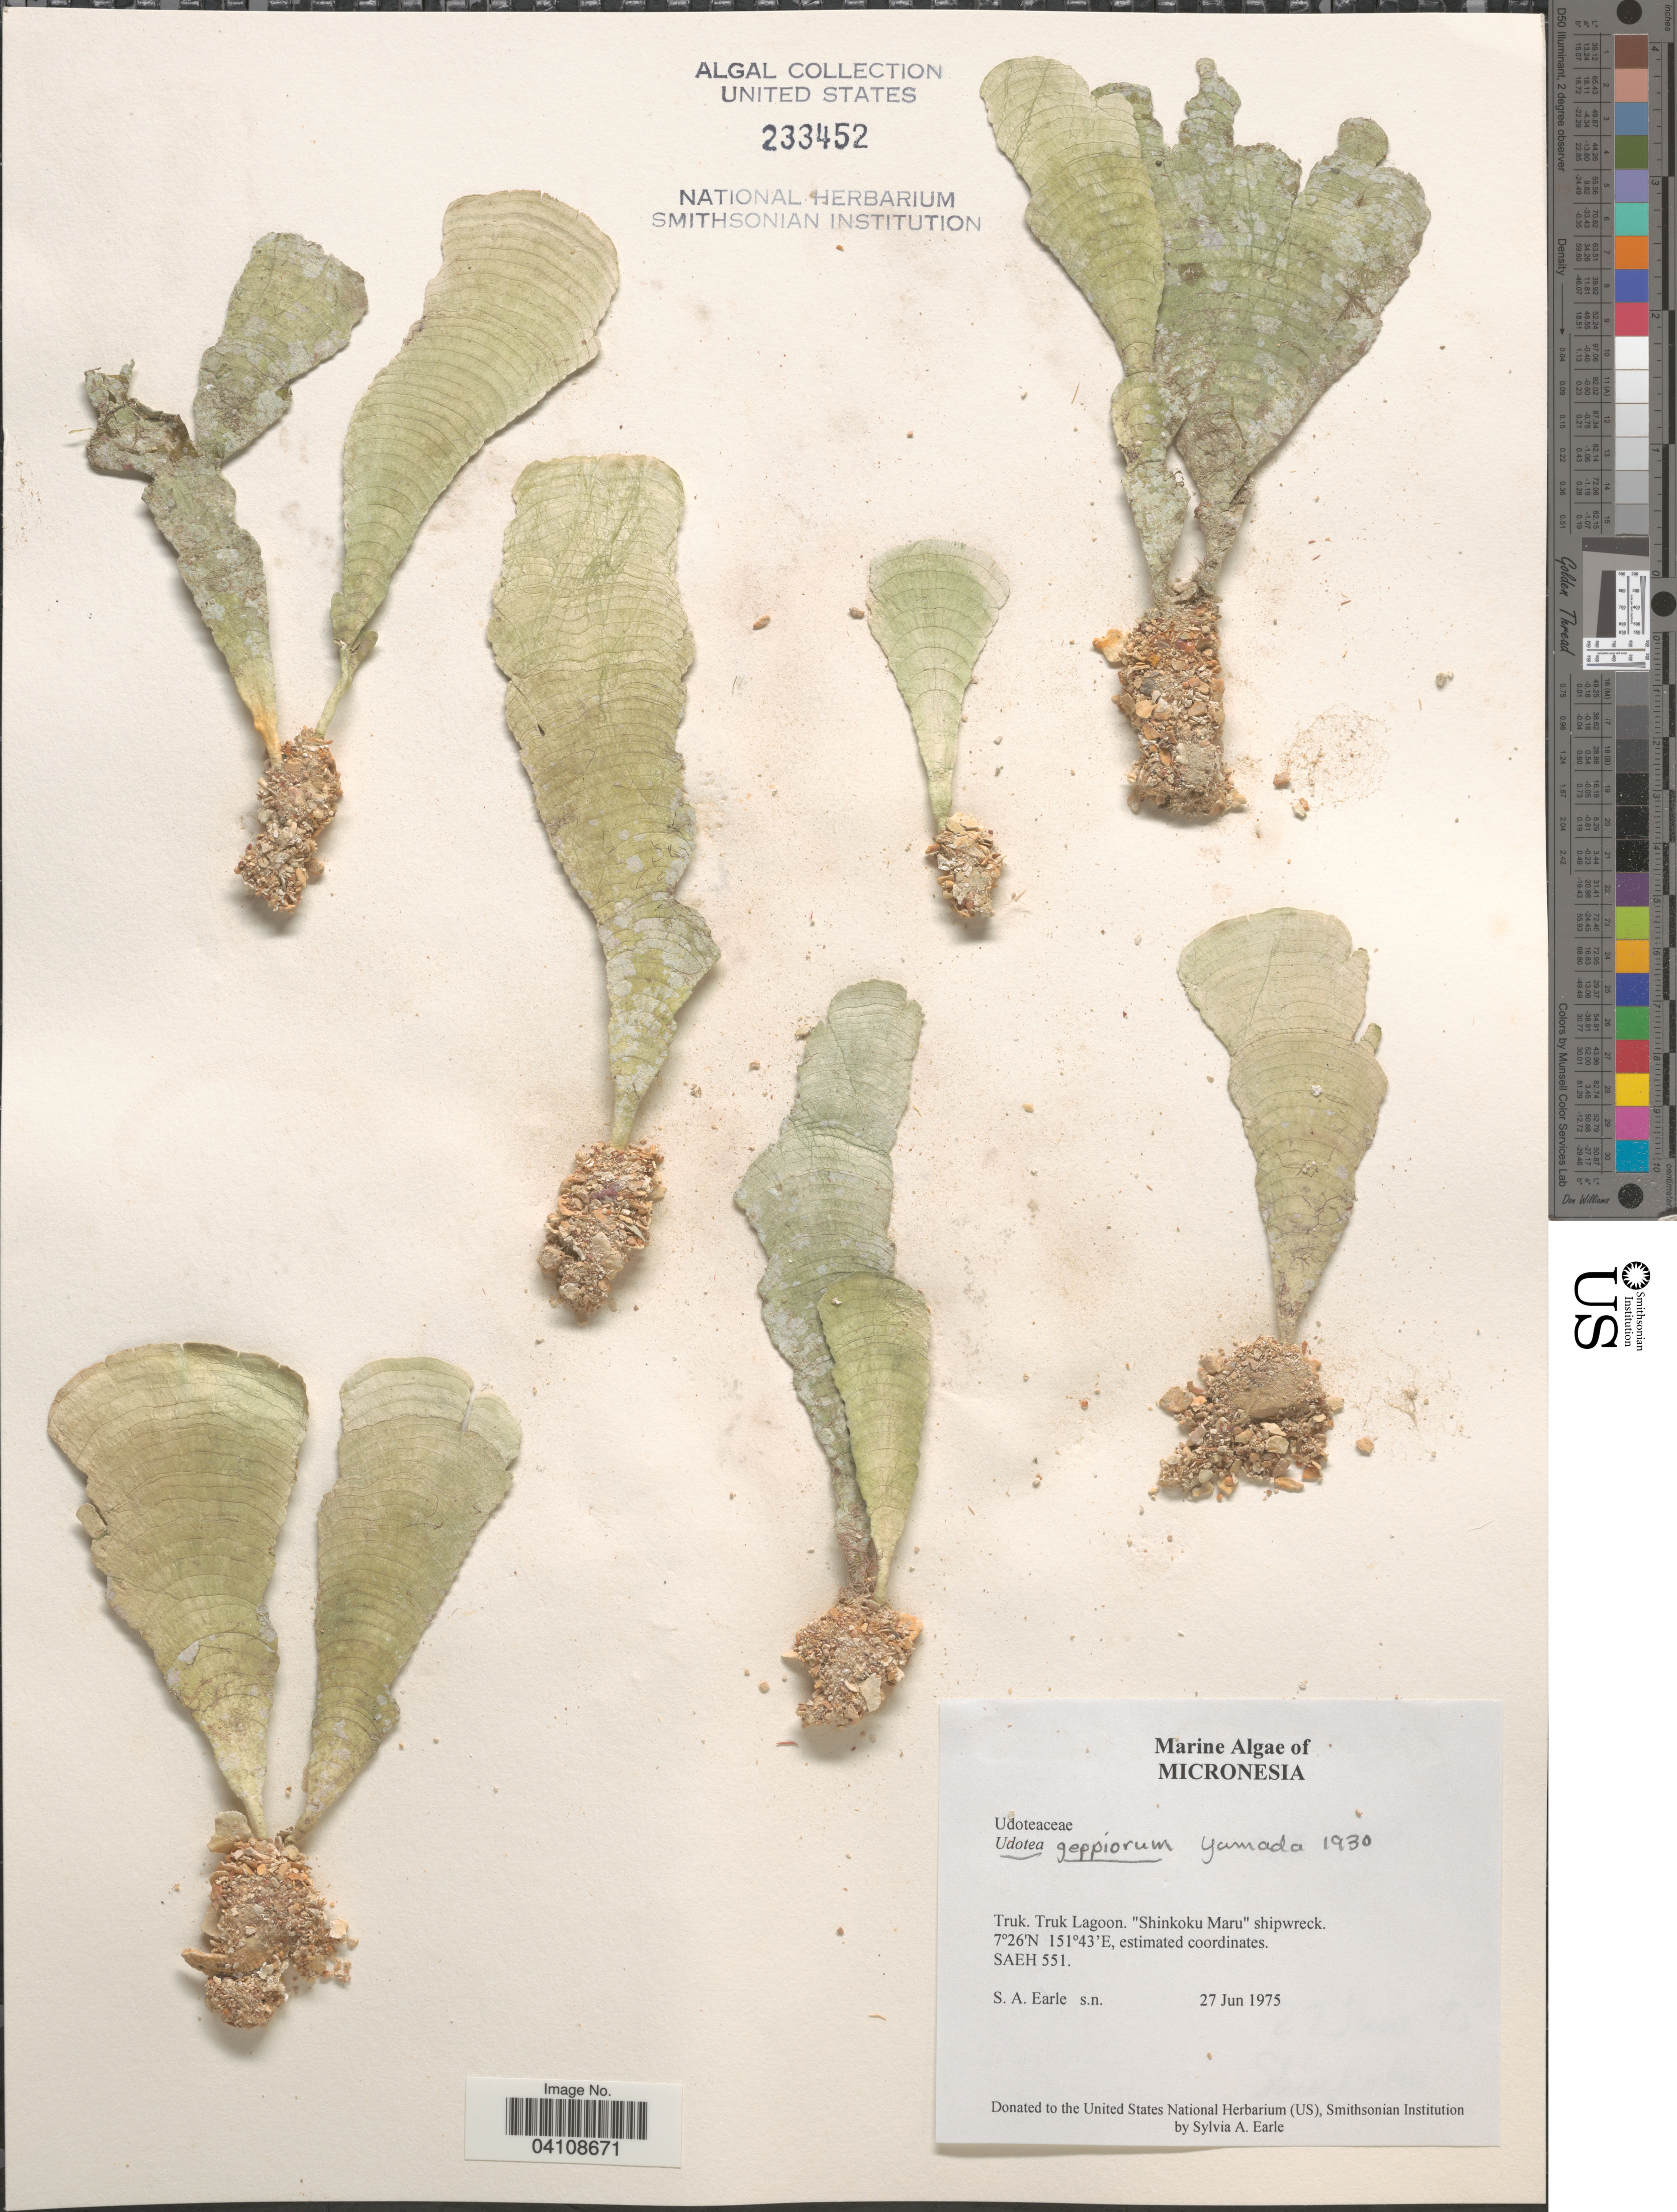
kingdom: Plantae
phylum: Chlorophyta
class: Ulvophyceae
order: Bryopsidales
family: Udoteaceae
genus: Udotea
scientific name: Udotea geppiorum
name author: Yamada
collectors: S. A. Earle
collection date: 1975-06-27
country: Micronesia, Federated States of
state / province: Truk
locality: Micronesia. Truk Lagoon. "Shinkoku Maru" shipwreck.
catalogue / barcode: US 233452